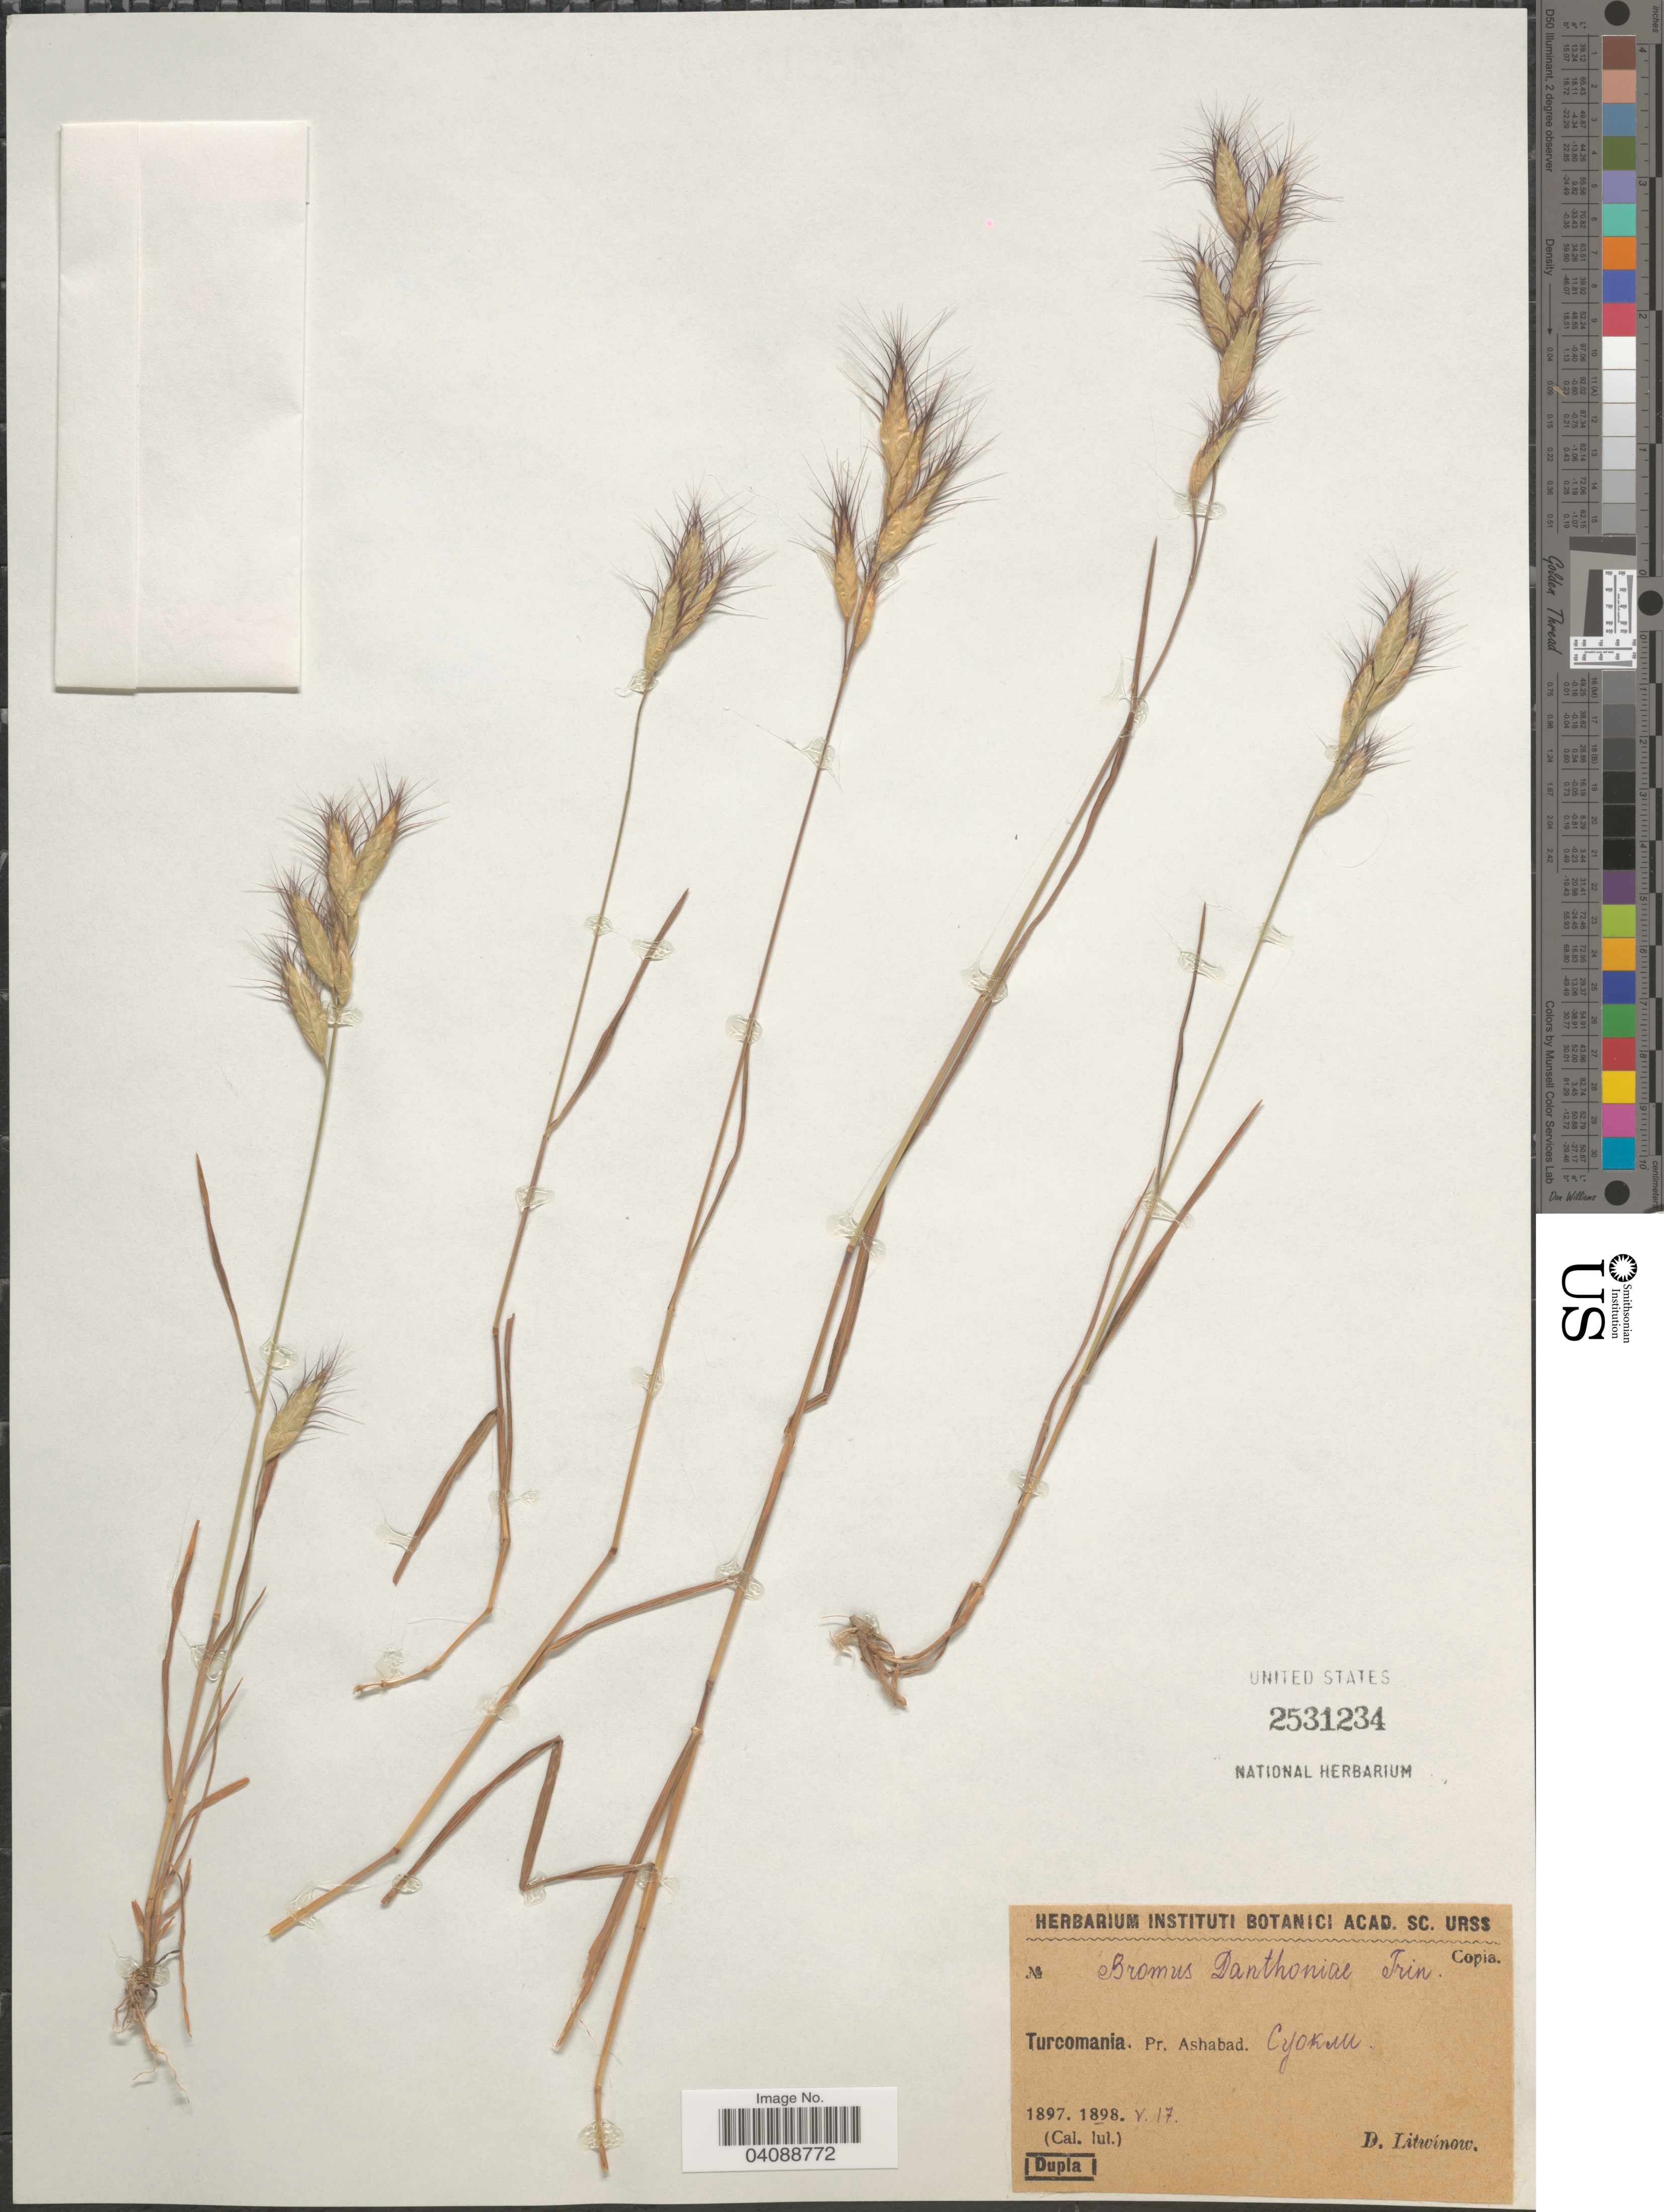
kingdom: Plantae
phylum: Tracheophyta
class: Liliopsida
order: Poales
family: Poaceae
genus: Bromus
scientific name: Bromus danthoniae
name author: Trin. ex C.A. Mey.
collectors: D. Litwinow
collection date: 1898-05-17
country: Turkmenistan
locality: Turcomania. Pr. Ashabad. Suokli. Vicinity of Ashgabat.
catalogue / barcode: US 2531234